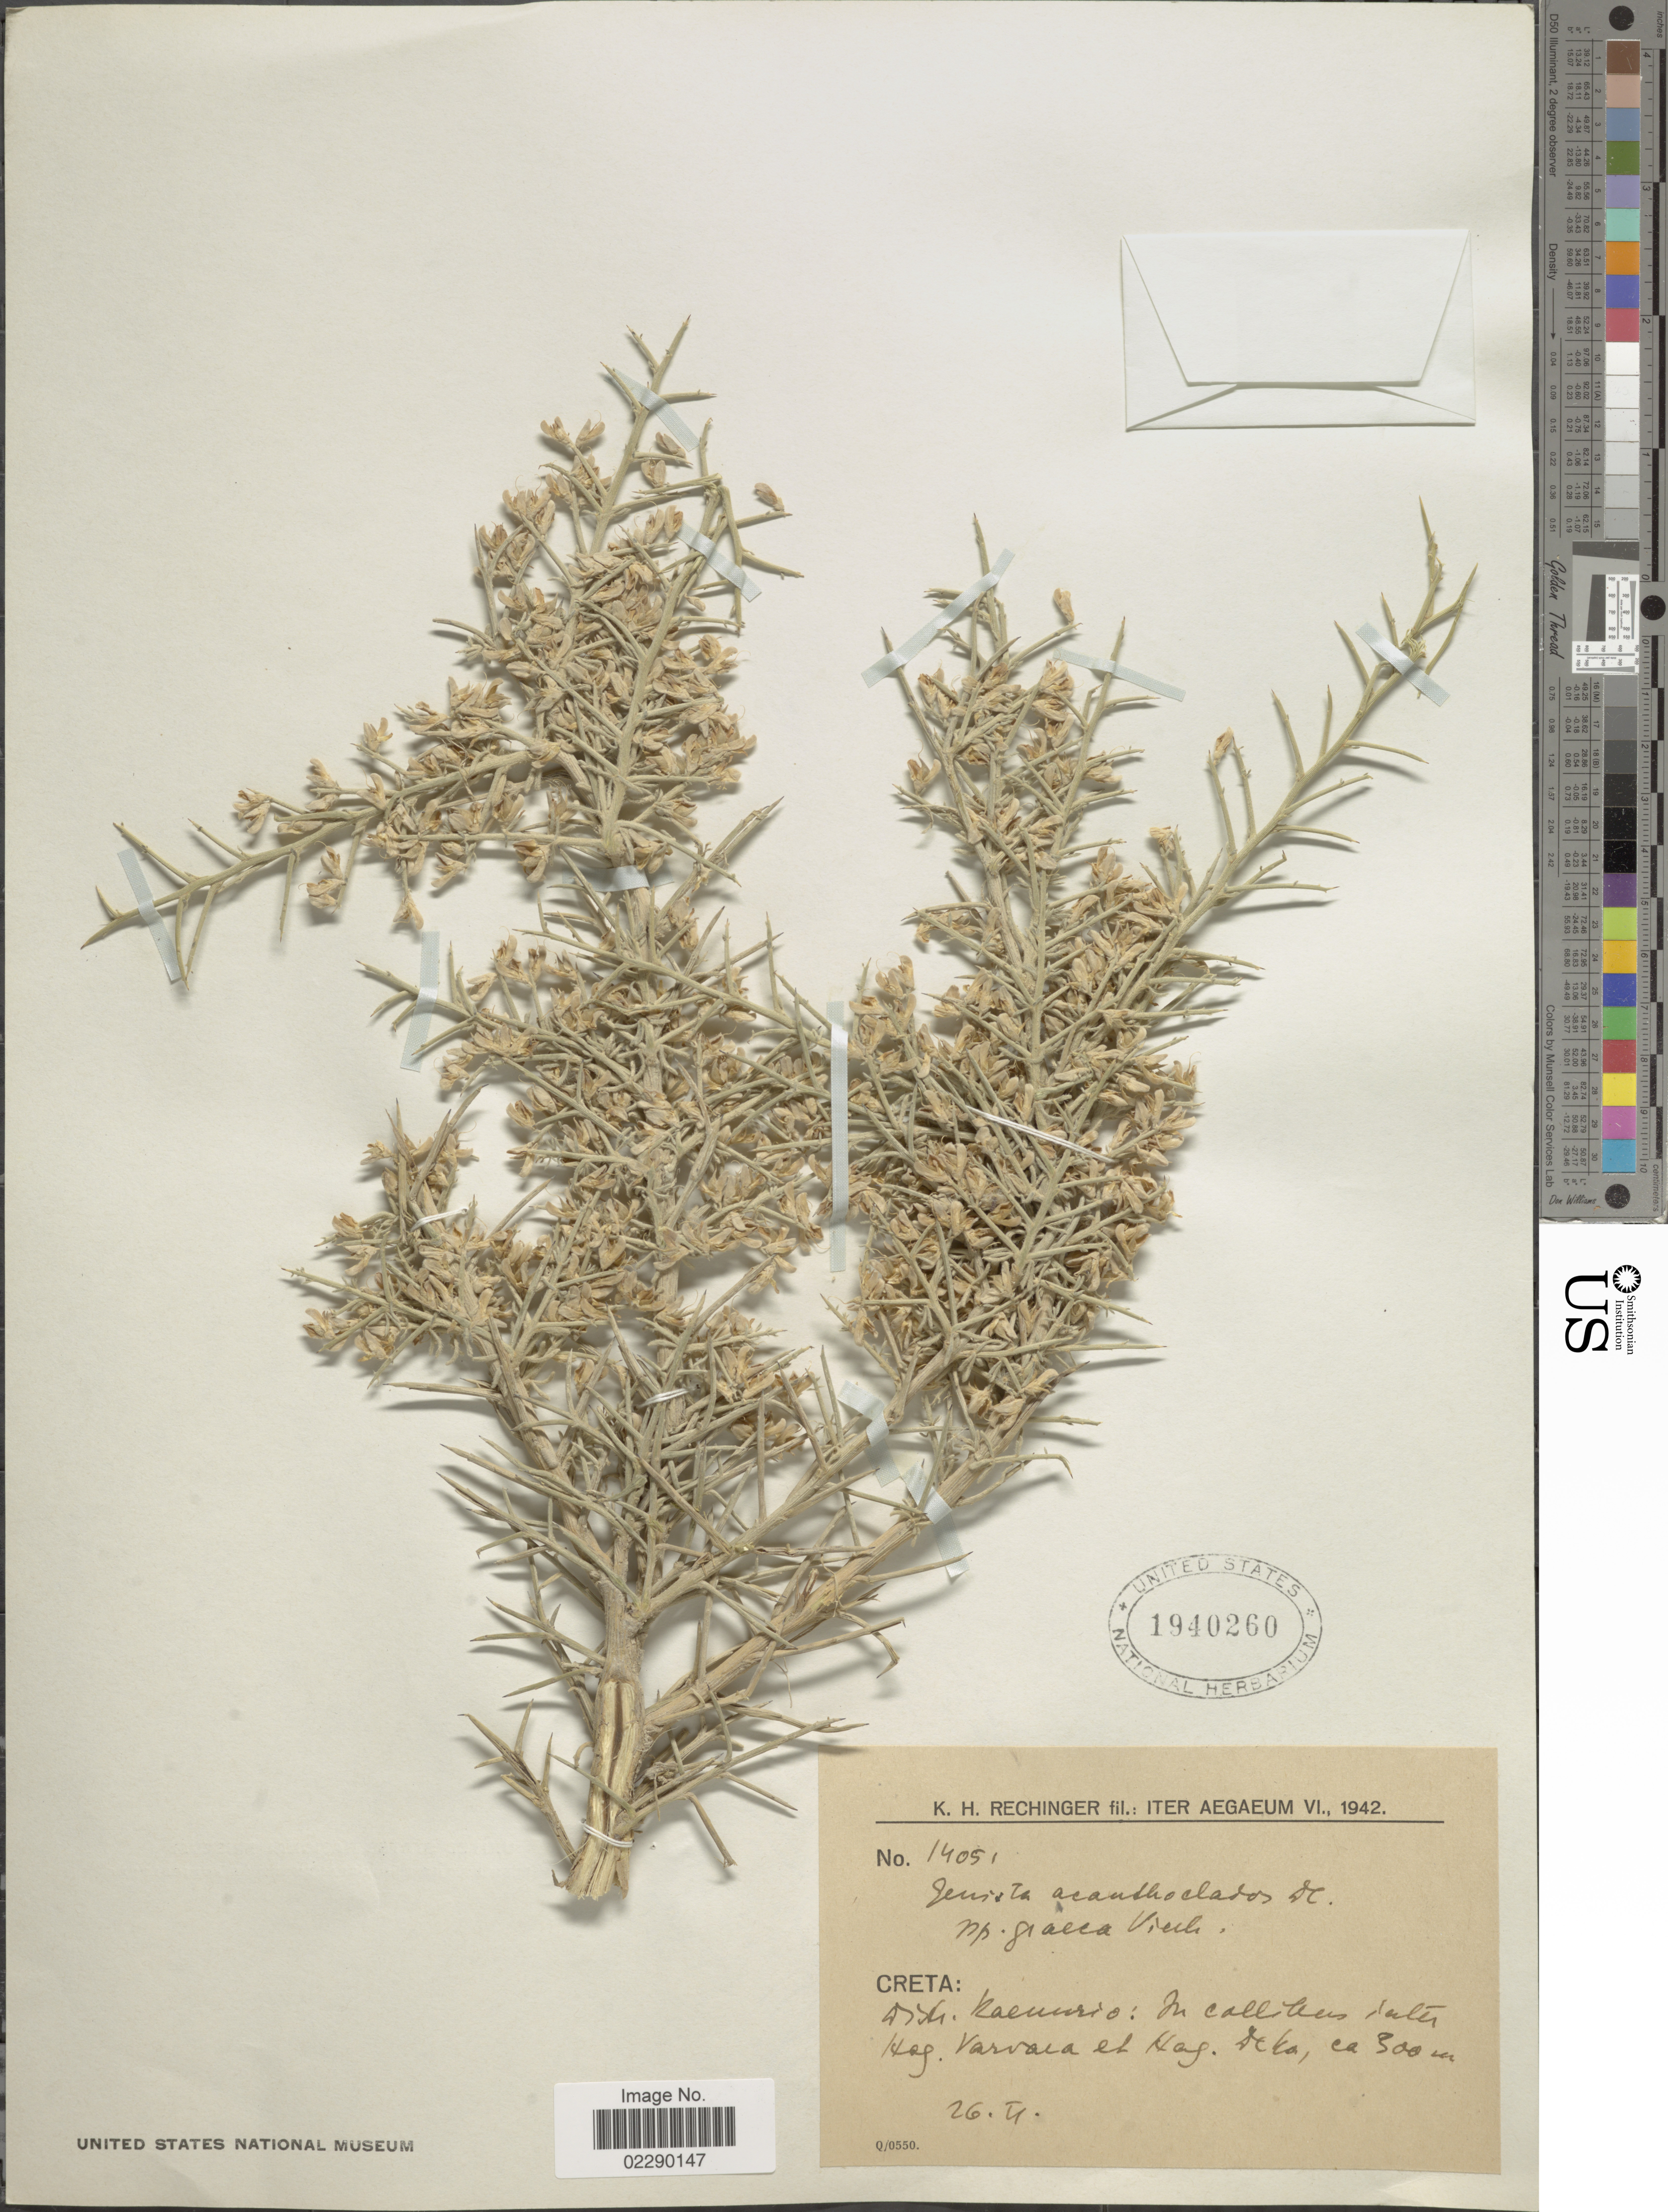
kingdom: Plantae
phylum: Tracheophyta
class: Magnoliopsida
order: Fabales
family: Fabaceae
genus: Genista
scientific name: Genista acanthoclada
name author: DC.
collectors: K. H. Rechinger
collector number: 14051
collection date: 1942-05-26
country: Greece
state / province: Crete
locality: Creta: Distr. Kaenurio: In collibus inter Hag. Varvara et Hag. Deka.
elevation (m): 300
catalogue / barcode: US 1940260